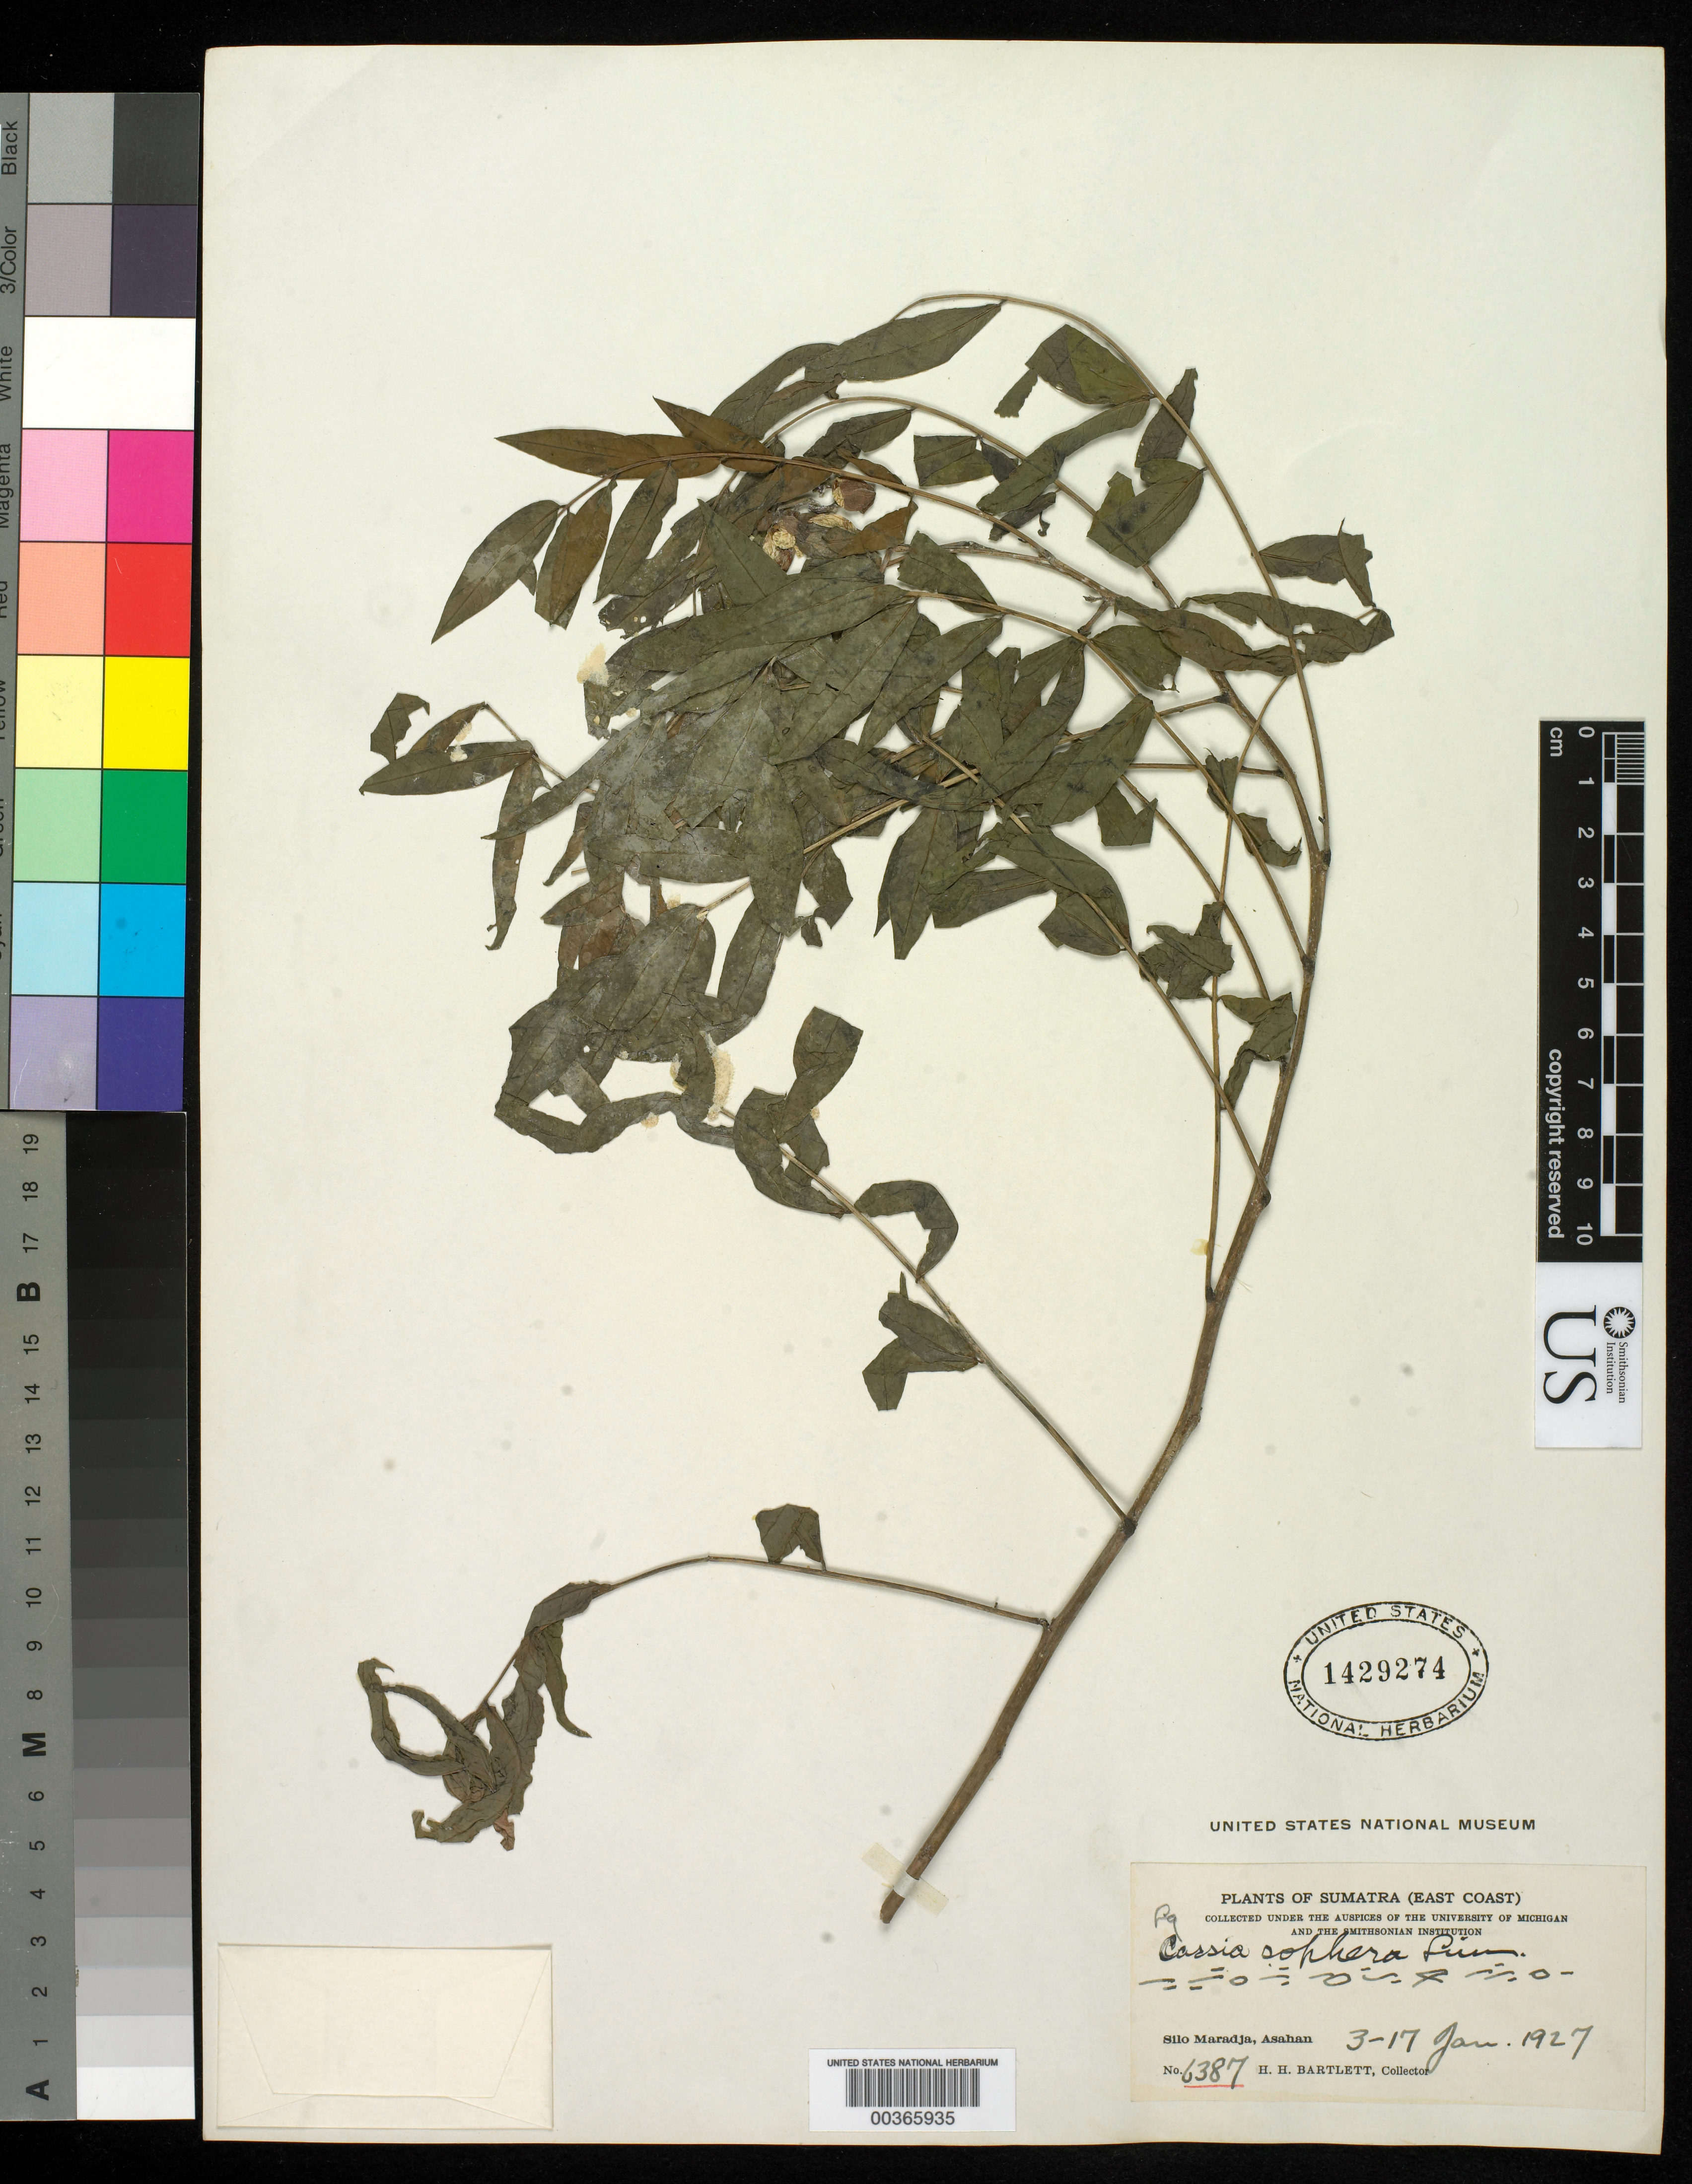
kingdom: Plantae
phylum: Tracheophyta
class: Magnoliopsida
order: Fabales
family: Fabaceae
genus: Senna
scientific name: Senna sophera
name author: (L.) Roxb.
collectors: H. H. Bartlett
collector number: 6387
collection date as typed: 03 Jan 1927 to 17 Jan 1927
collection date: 1927-01-03/1927-01-17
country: Indonesia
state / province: Sumatera Utara ?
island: Sumatra ?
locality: Silo maradja, asahan. [country and province: malaysia, melaka?]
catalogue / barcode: US 1429274